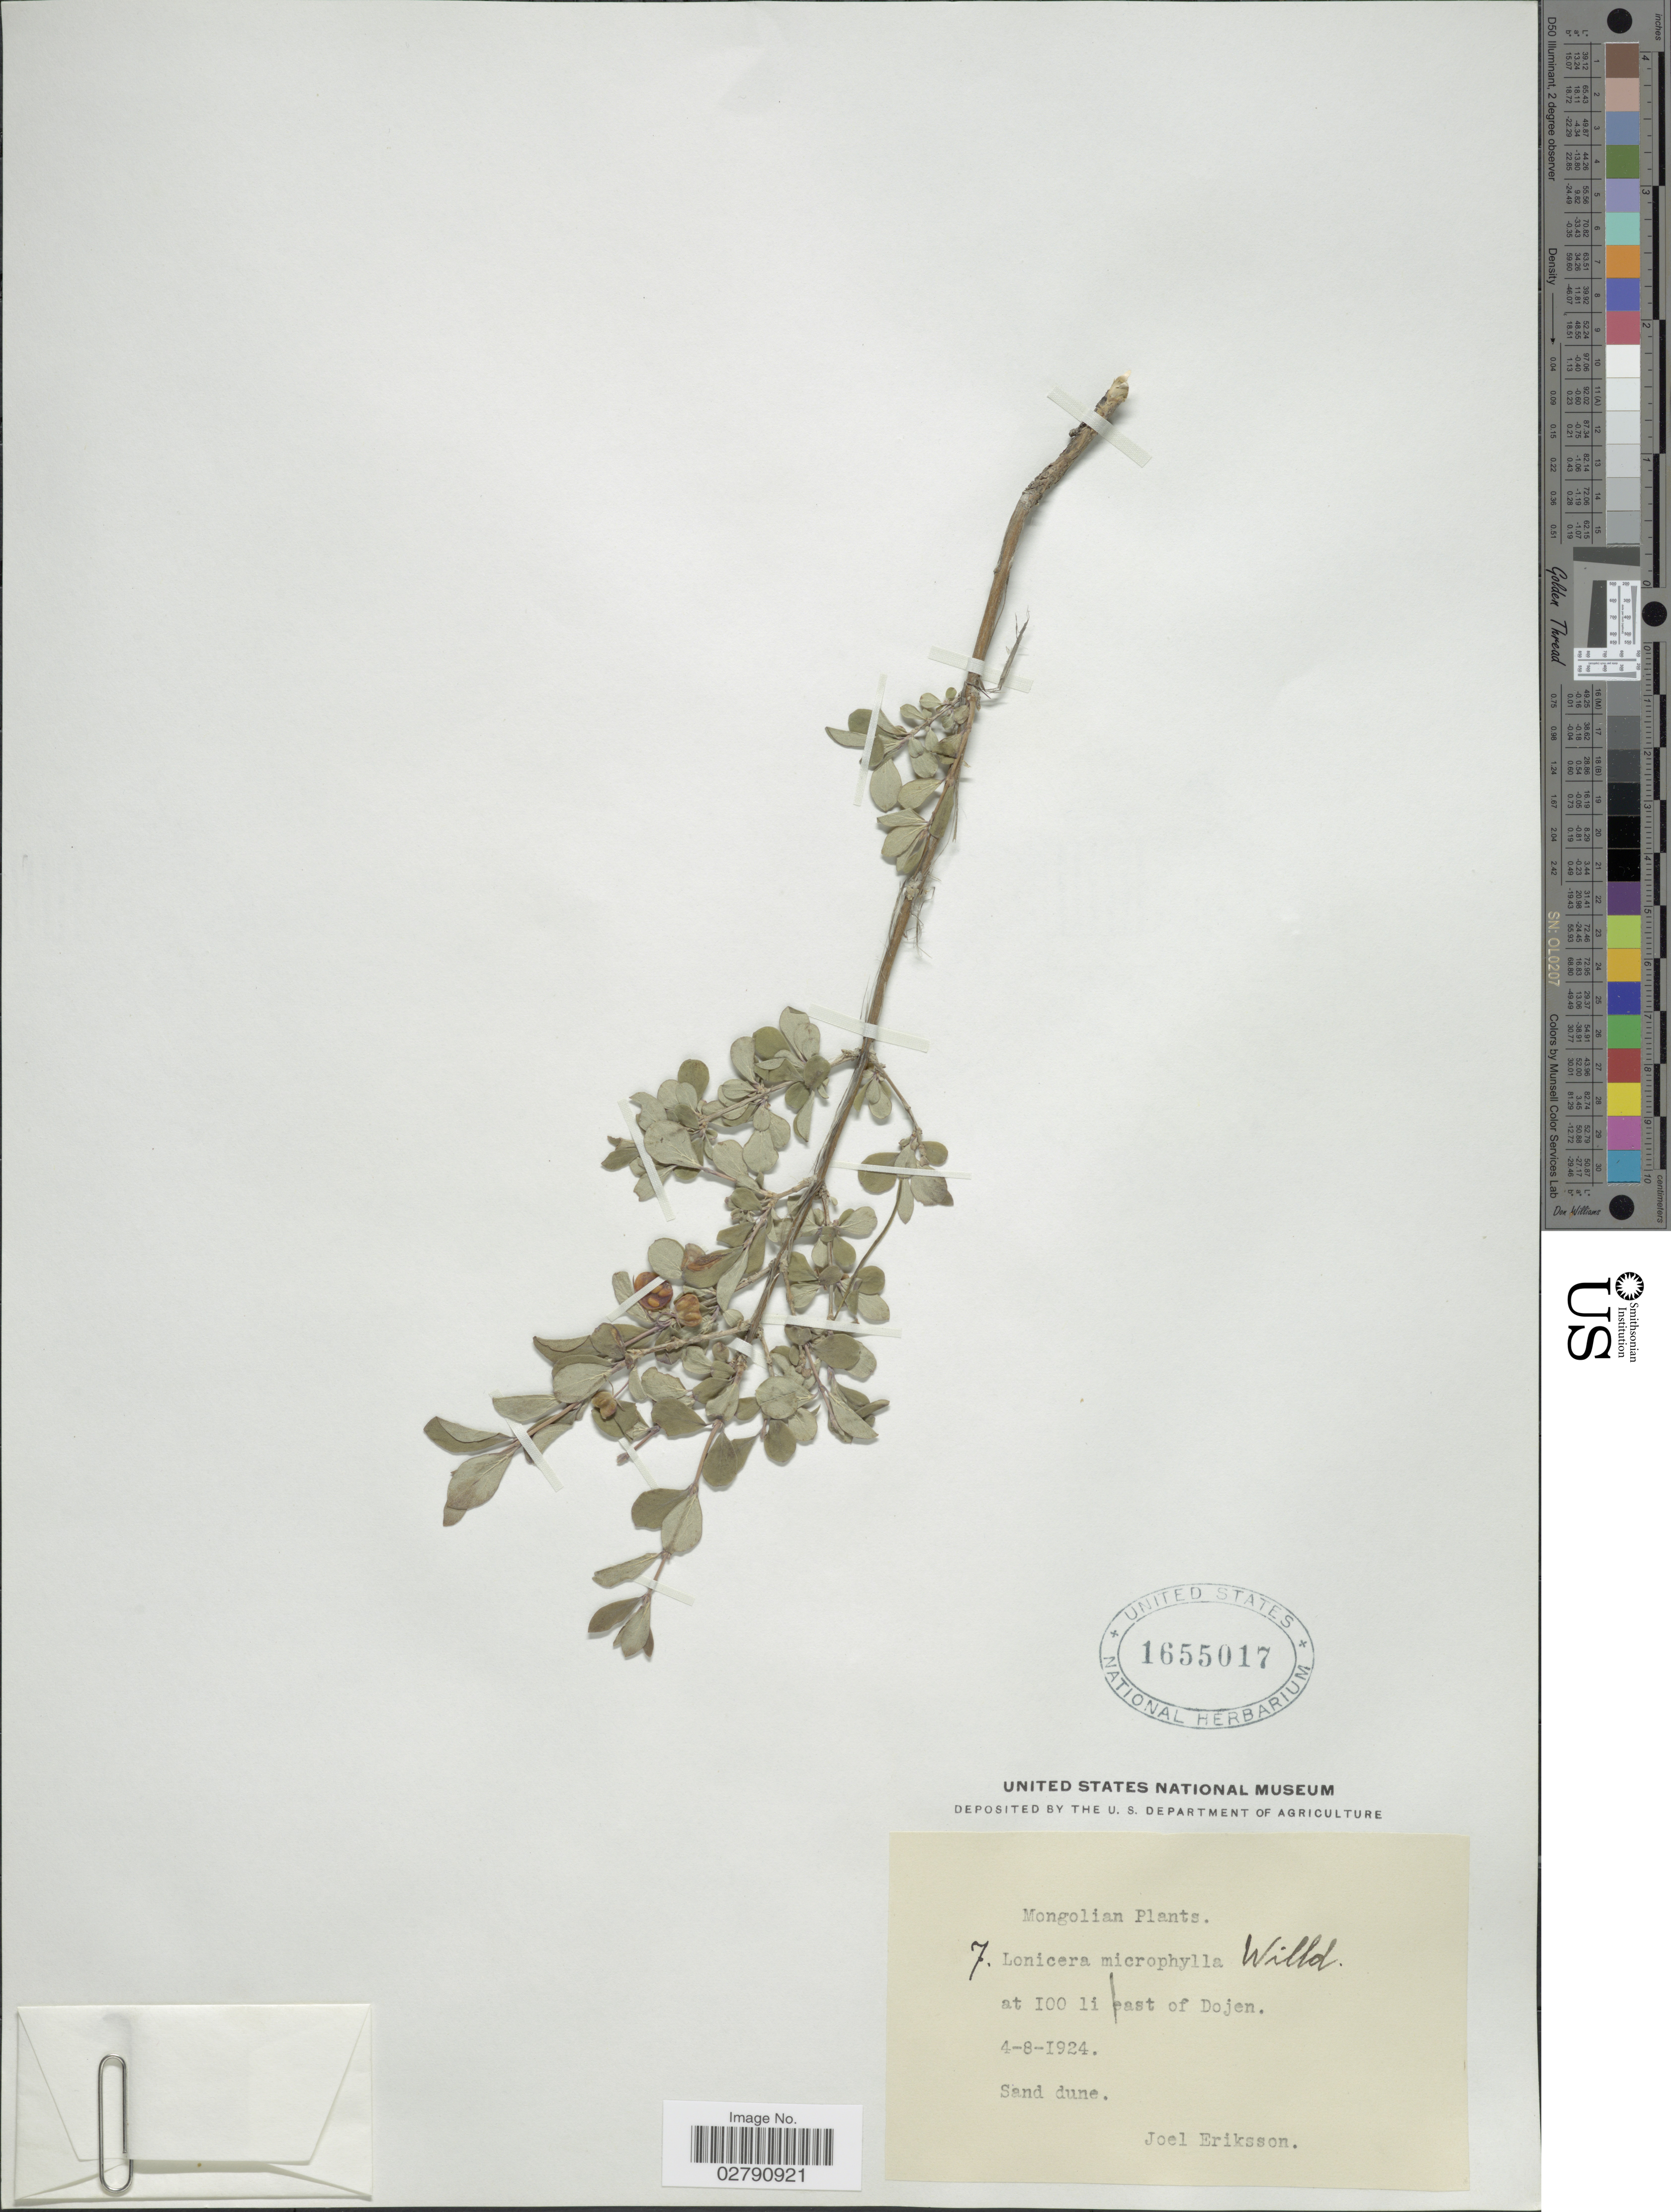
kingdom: Plantae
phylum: Tracheophyta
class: Magnoliopsida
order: Dipsacales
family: Caprifoliaceae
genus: Lonicera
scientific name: Lonicera microphylla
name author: Willd. ex Schult.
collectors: J. Eriksson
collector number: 7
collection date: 1924-08-04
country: Mongolia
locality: At 100 li east of Dojen.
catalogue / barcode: US 1655017